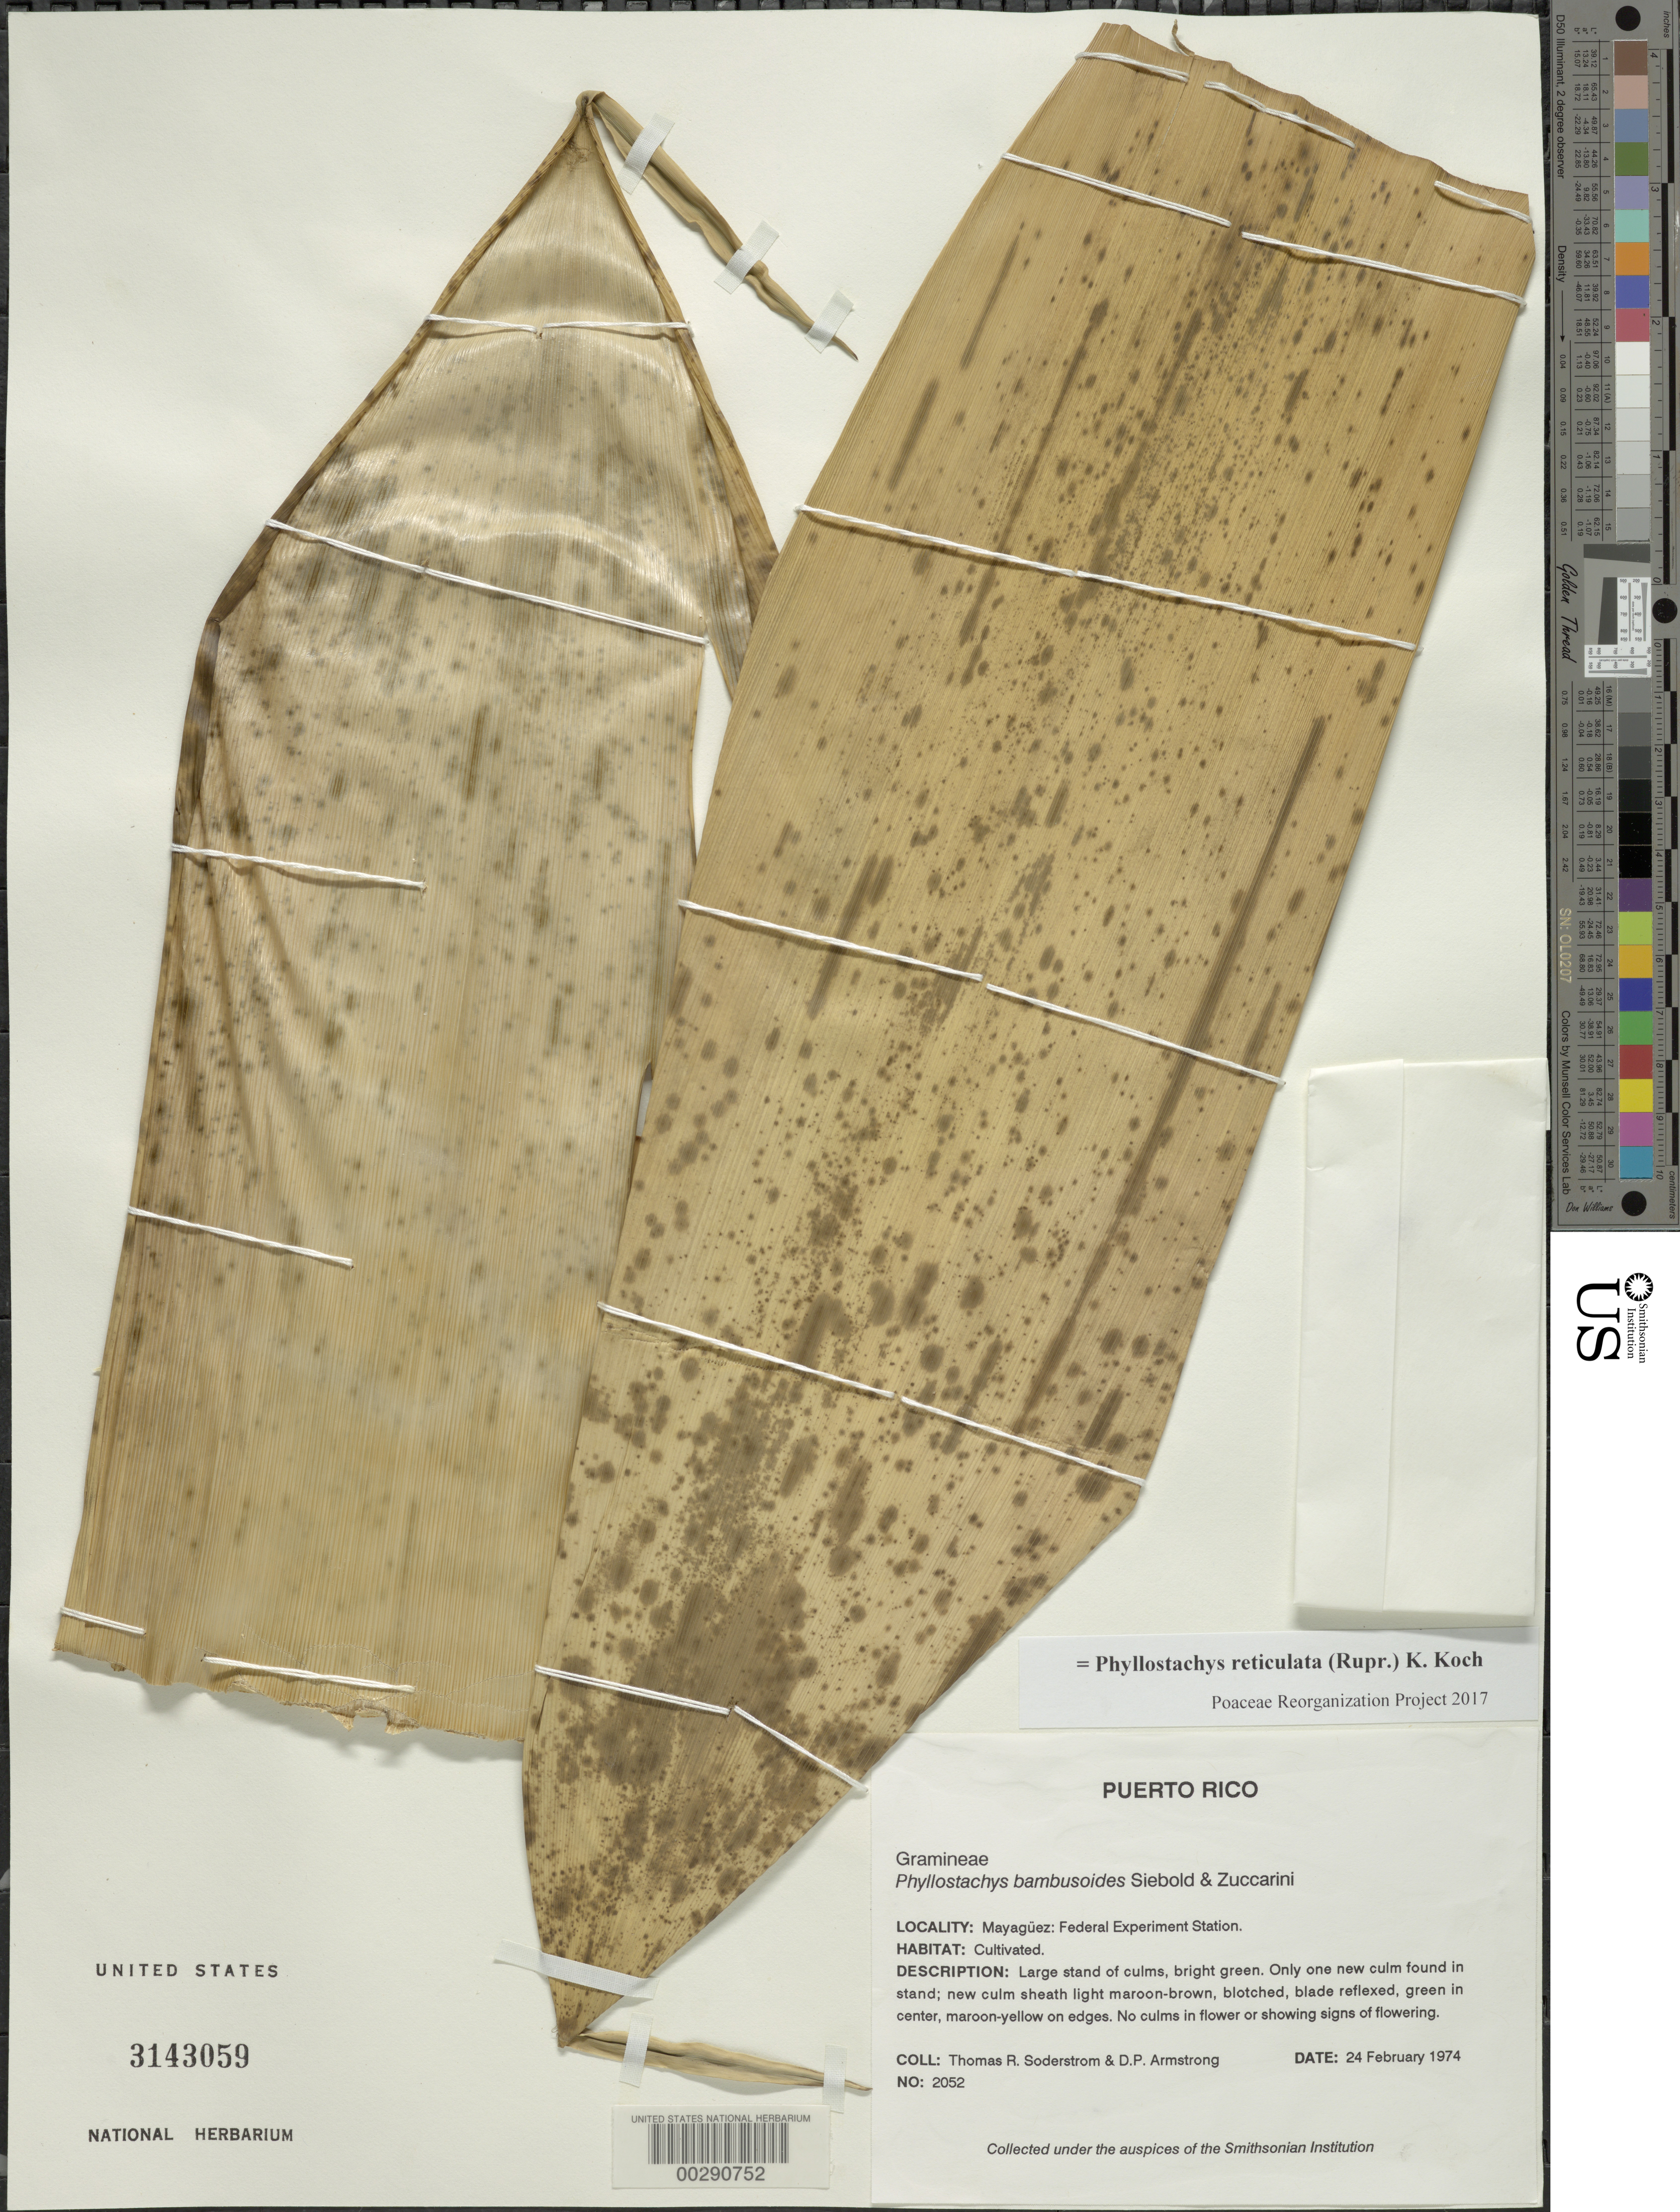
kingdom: Plantae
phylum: Tracheophyta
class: Liliopsida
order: Poales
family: Poaceae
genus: Phyllostachys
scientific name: Phyllostachys reticulata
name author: (Rupr.) K. Koch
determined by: Poaceae Reorganization Project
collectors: T. R. Soderstrom & D. P. Armstrong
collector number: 2052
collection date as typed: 24 Feb 1974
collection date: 1974-02-24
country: Puerto Rico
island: Greater Antilles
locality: Mayaguez: federal experiment station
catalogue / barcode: US 3143059